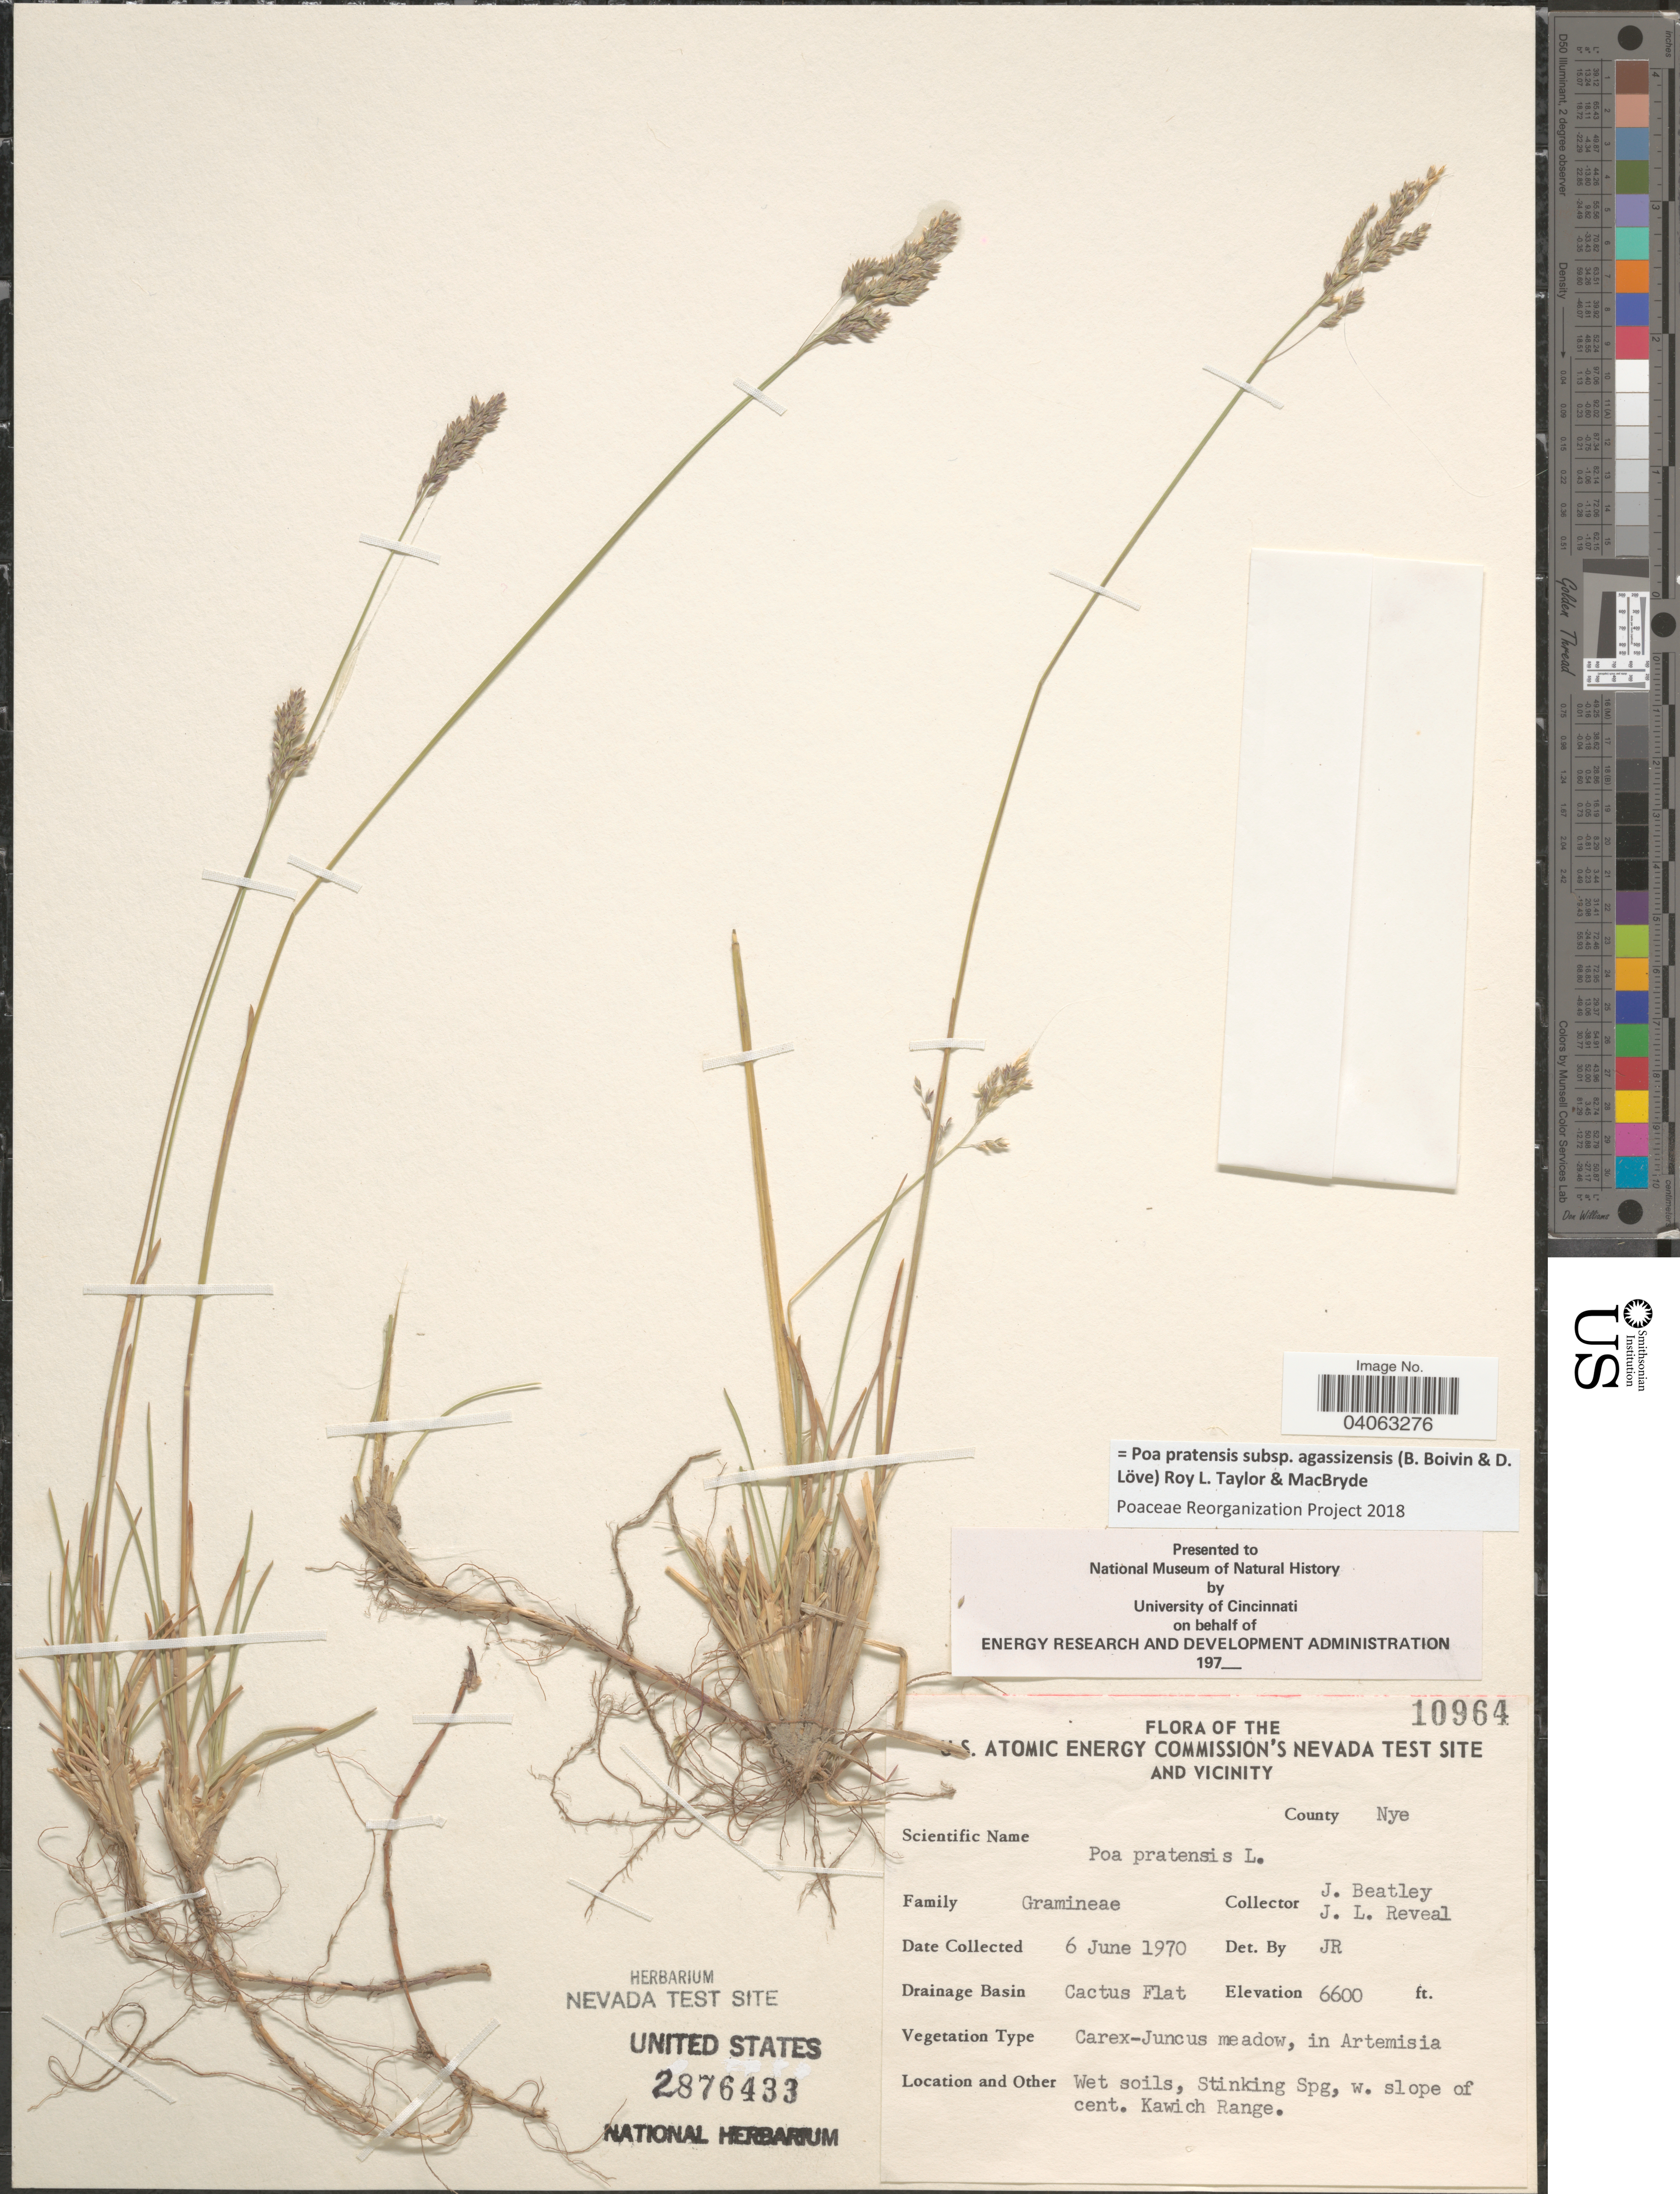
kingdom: Plantae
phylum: Tracheophyta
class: Liliopsida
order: Poales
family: Poaceae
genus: Poa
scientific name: Poa pratensis subsp. agassizensis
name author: (B. Boivin & D. Löve) Roy L. Taylor & MacBryde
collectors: J. C. Beatley & J. L. Reveal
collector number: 10964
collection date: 1970-06-06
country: United States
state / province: Nevada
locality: U.S. Atomic Energy Commission's Nevada Test Site and Vicinity. County Nye. Drainage Basin Cactus Flat. Stinking Spg, w. slope of cent. Kawich Range.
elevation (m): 2012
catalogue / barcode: US 2876433